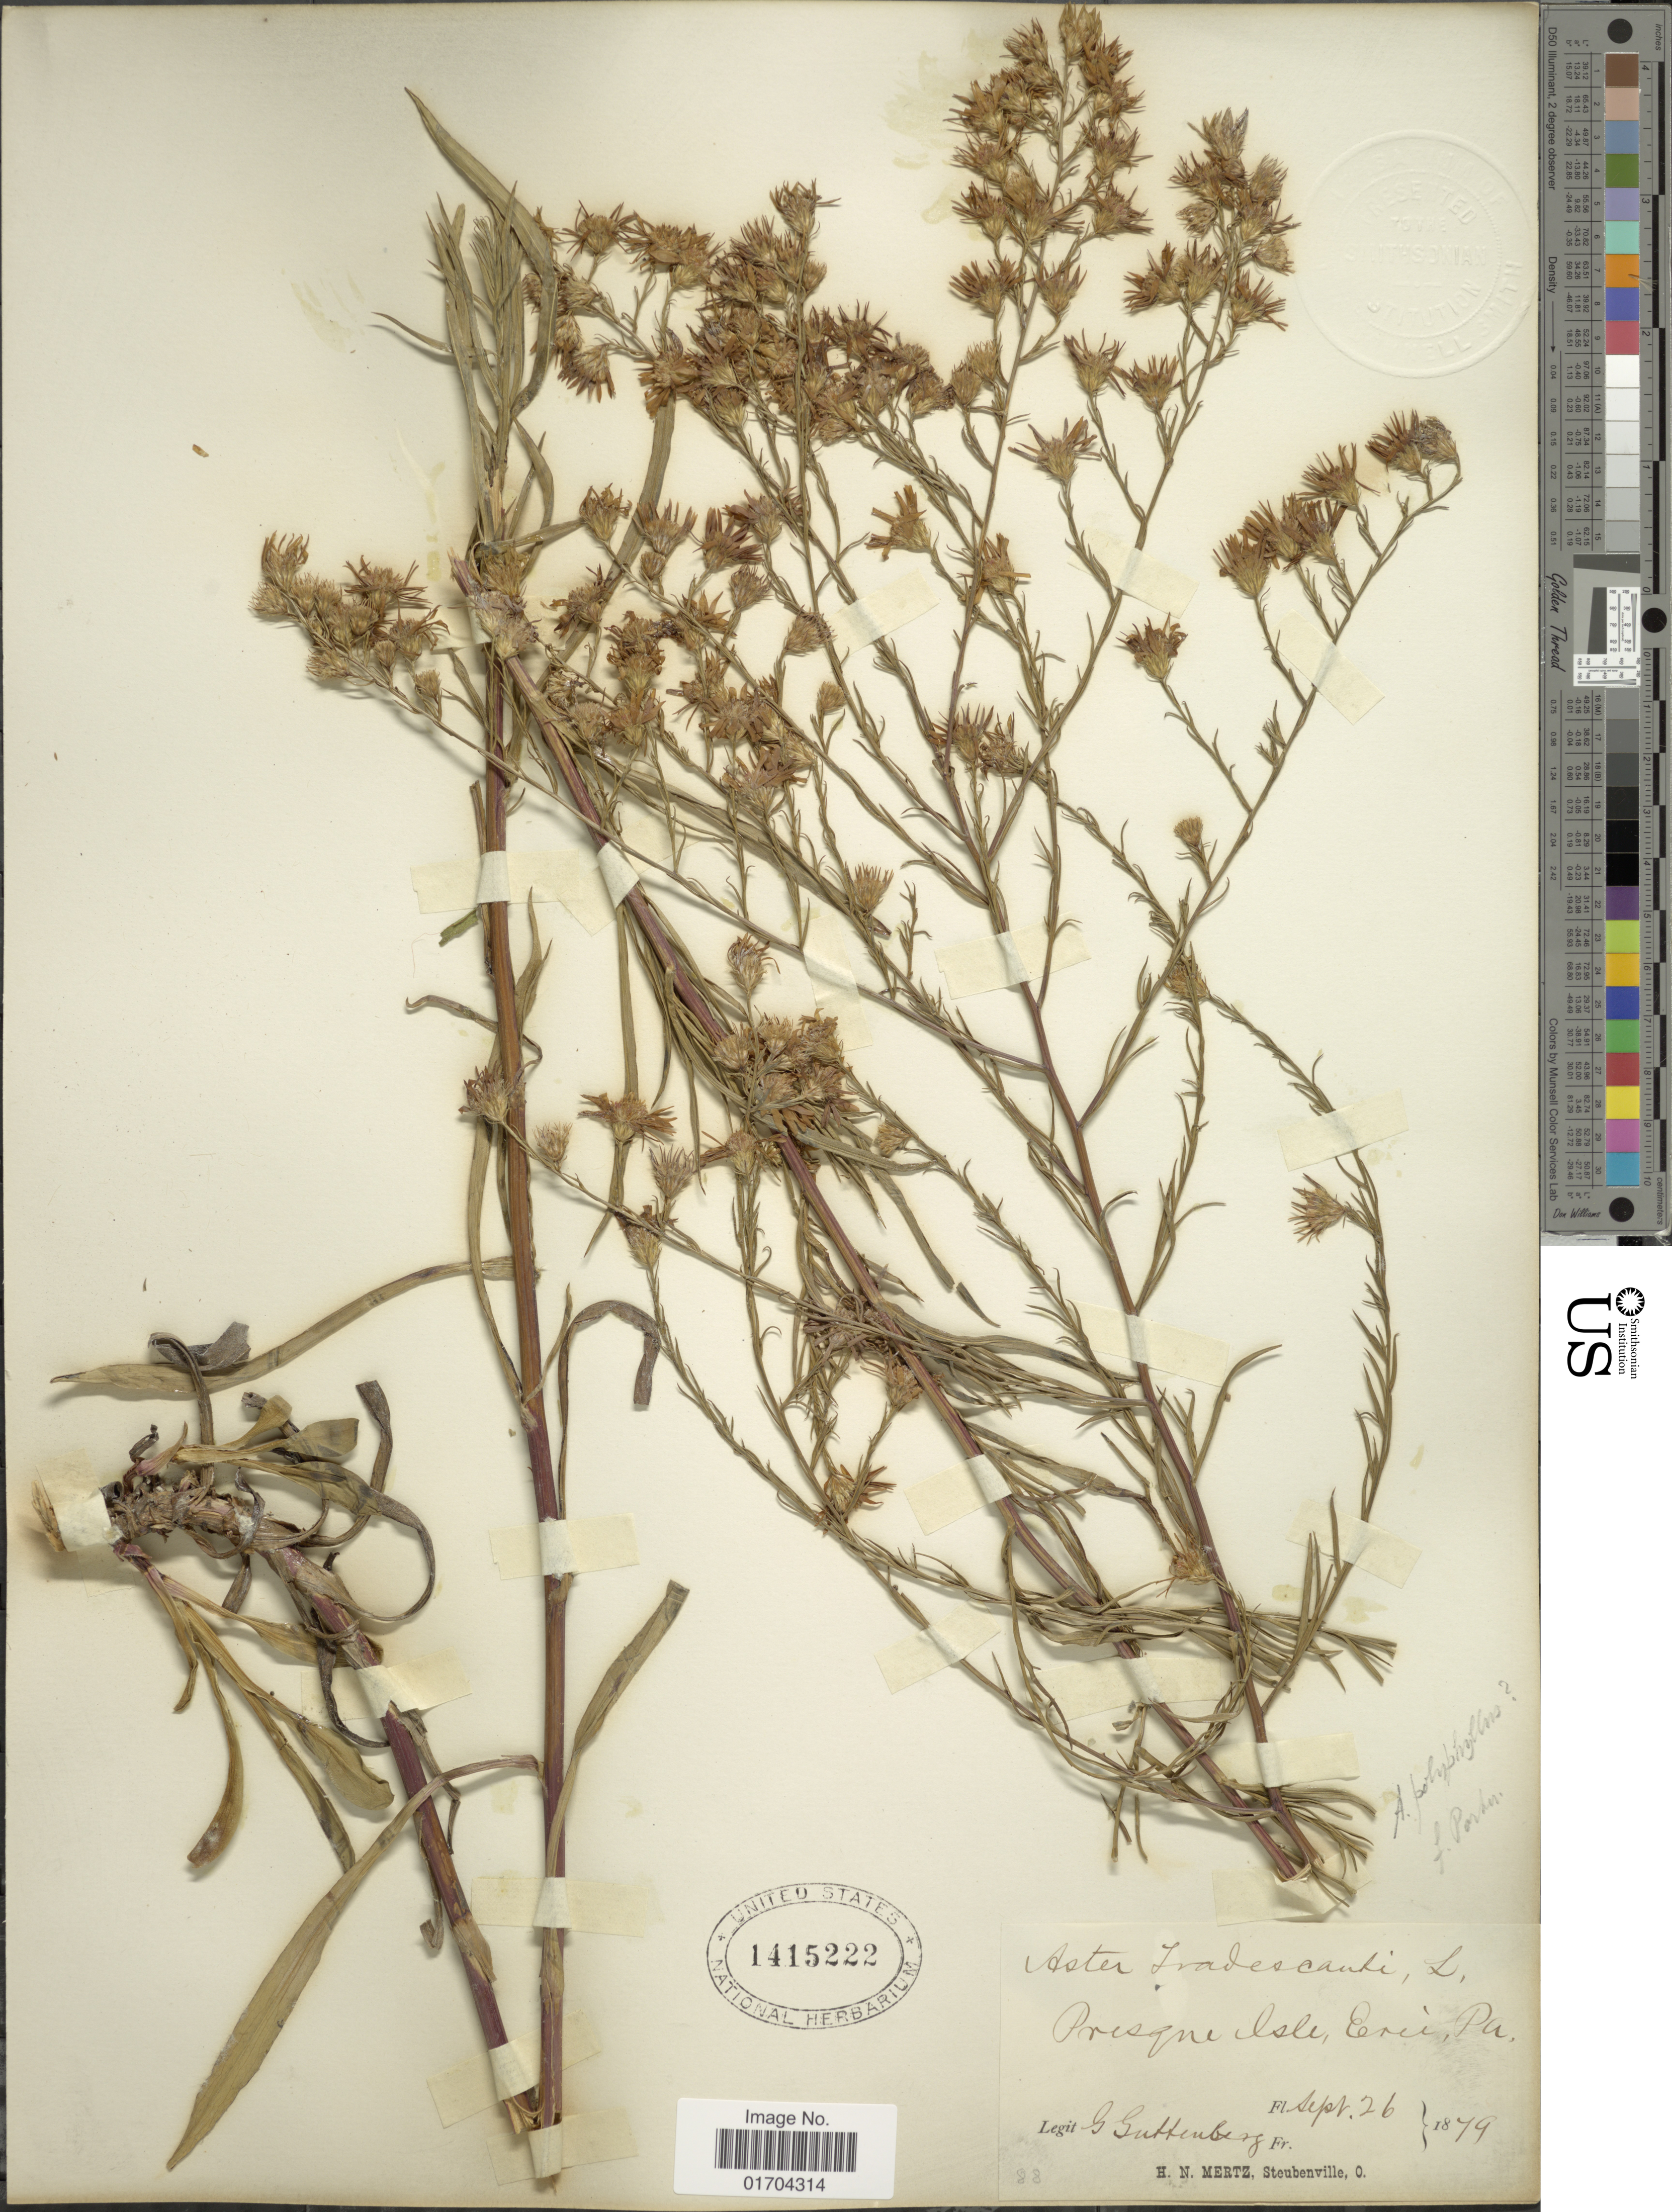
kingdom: Plantae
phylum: Tracheophyta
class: Magnoliopsida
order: Asterales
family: Asteraceae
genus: Symphyotrichum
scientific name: Symphyotrichum sp.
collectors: R. G. von Guttenberg & H. Mertz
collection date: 1879-09-26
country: United States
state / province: Pennsylvania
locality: Presque Isle, Erie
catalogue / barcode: US 1415222